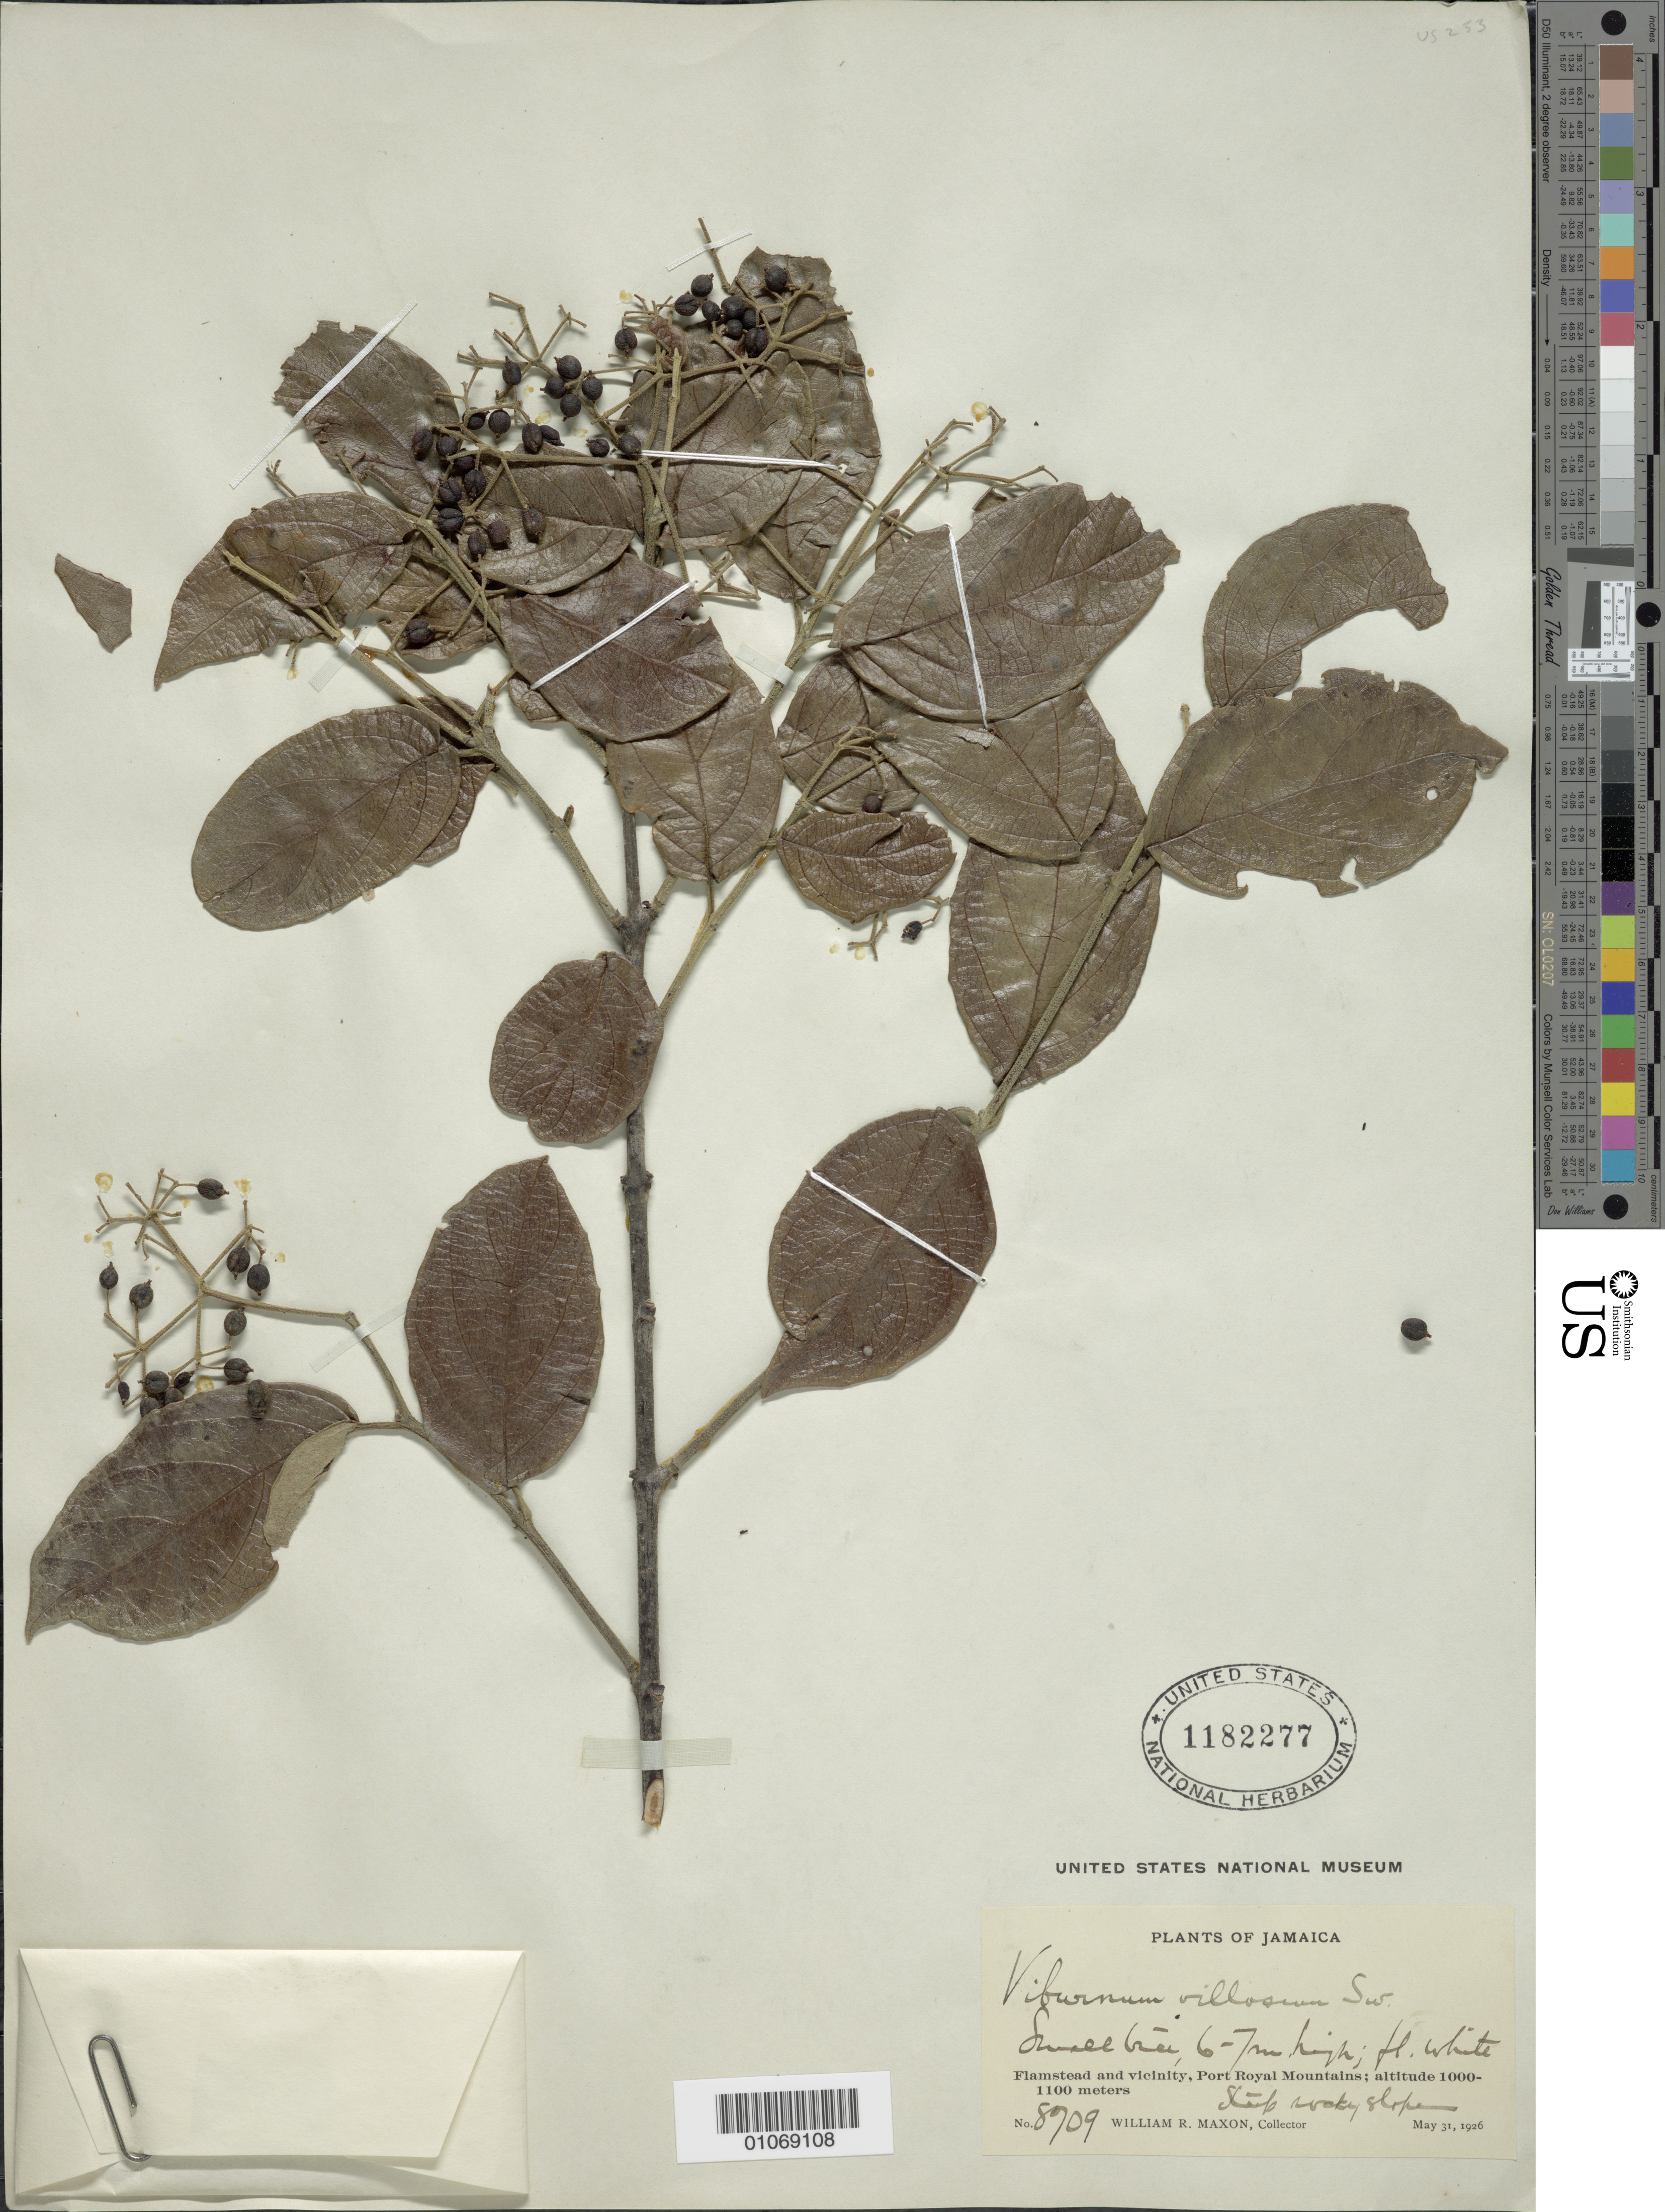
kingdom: Plantae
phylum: Tracheophyta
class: Magnoliopsida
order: Dipsacales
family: Viburnaceae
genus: Viburnum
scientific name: Viburnum villosum var. glabrescens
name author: Griseb.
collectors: W. R. Maxon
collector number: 8709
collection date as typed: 31 May 1926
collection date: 1926-05-31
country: Jamaica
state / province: Saint Andrew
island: Jamaica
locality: Flamstead and vicinity, Port Royal Mountains, steep rocky slope.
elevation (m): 1000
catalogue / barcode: US 1182277